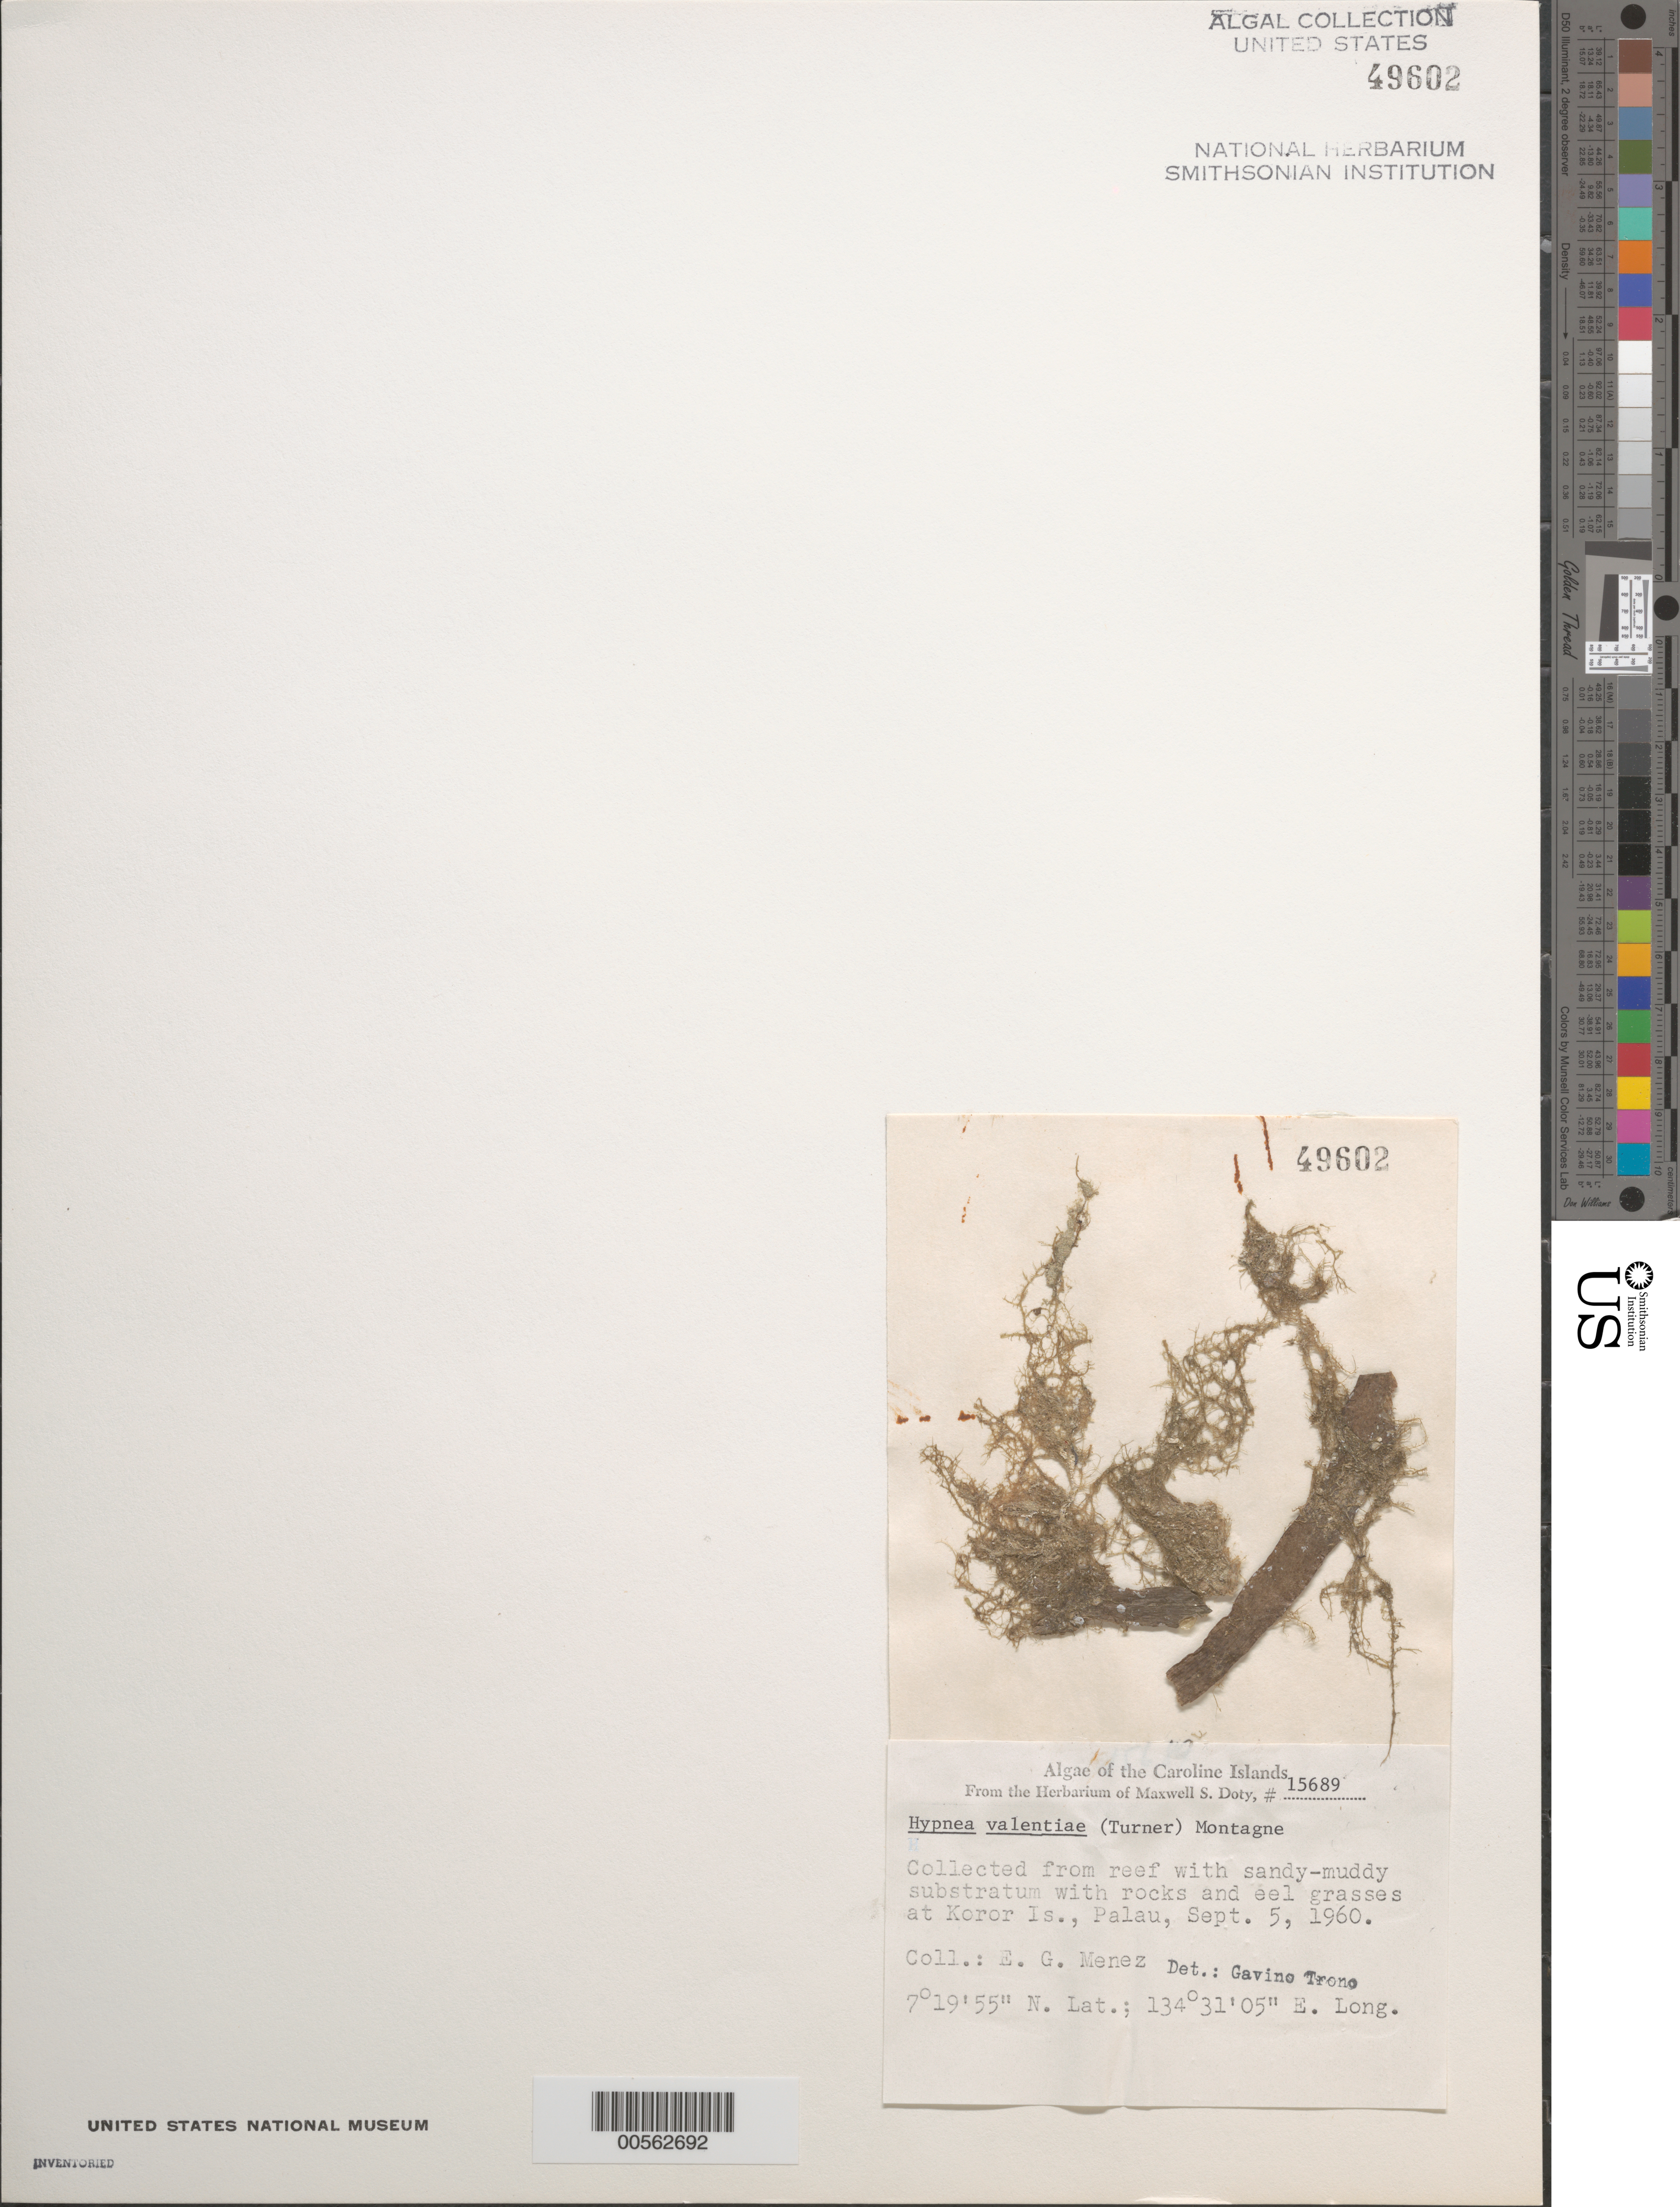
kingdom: Plantae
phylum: Rhodophyta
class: Florideophyceae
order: Gigartinales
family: Cystocloniaceae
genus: Hypnea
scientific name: Hypnea valentiae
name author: (Turner) Mont.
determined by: Trono, Gavino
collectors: Meñez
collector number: MSD 15689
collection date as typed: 05 Sep 1960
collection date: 1960-09-05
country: Palau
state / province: Koror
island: Oreor (Koror)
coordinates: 7 19' 55" N, 134 31' 05" E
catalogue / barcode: US 49602